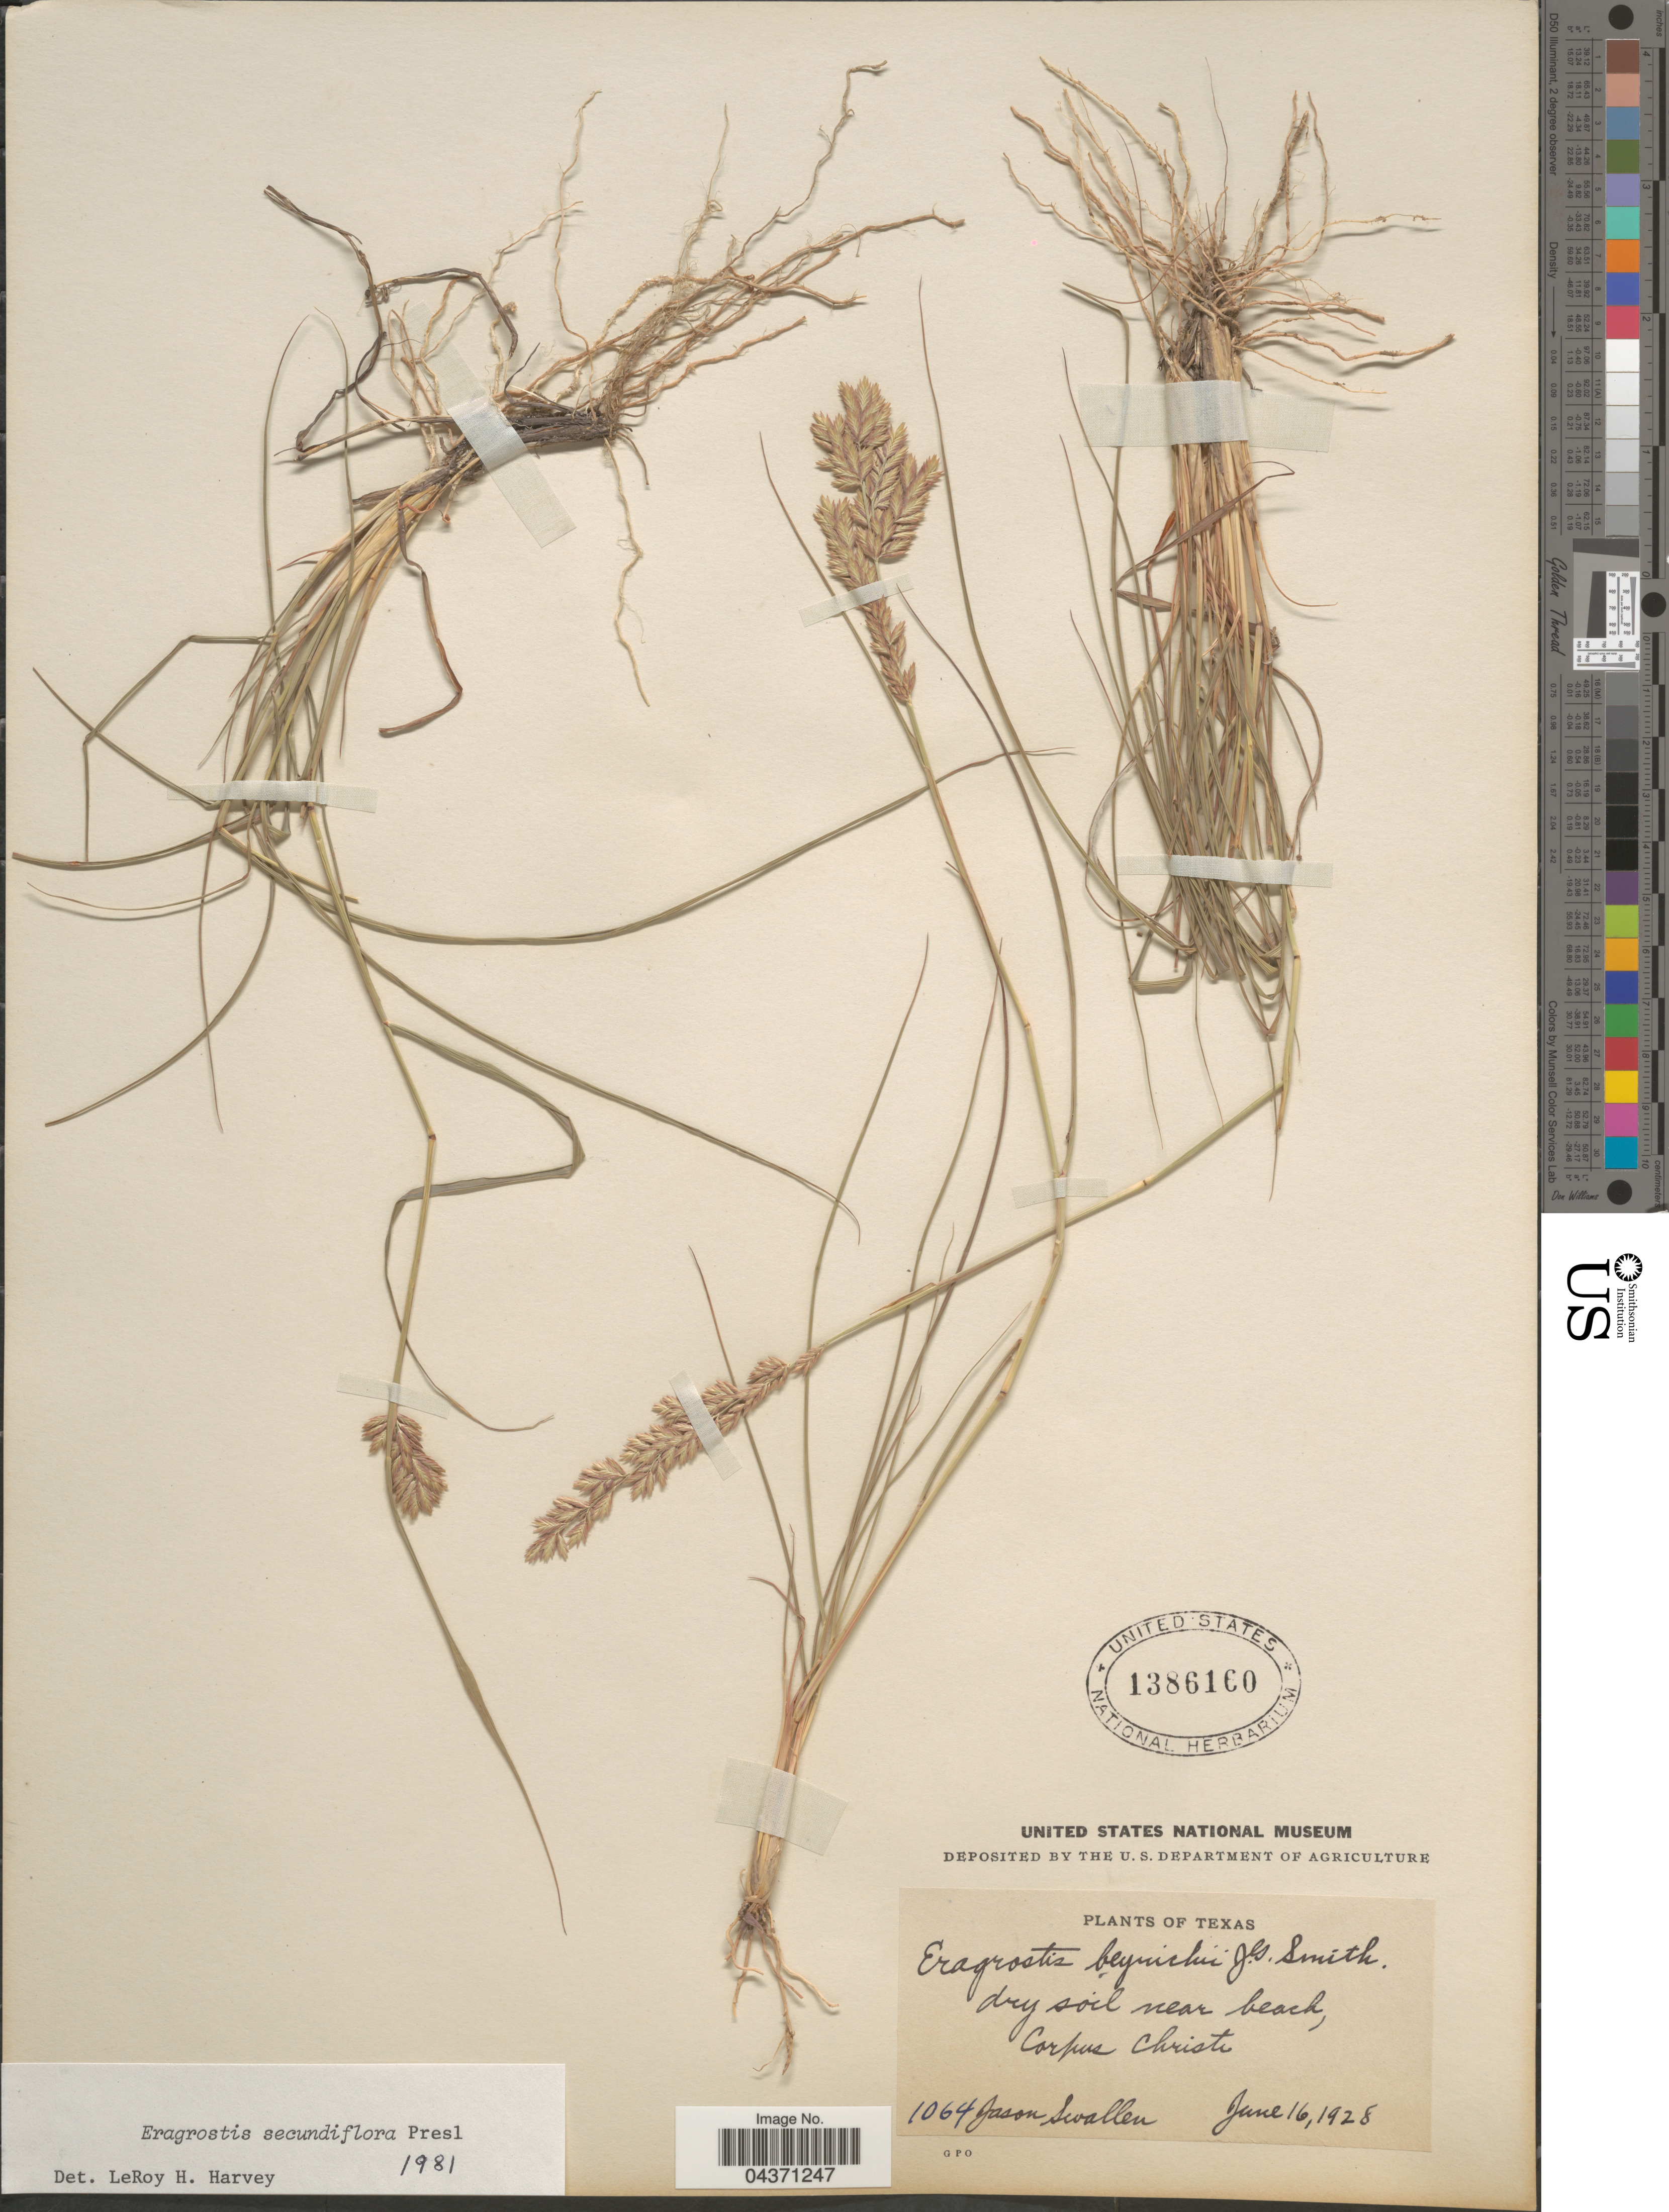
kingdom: Plantae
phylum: Tracheophyta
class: Liliopsida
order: Poales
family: Poaceae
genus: Eragrostis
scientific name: Eragrostis secundiflora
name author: J. Presl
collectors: J. R. Swallen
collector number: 1064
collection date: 1928-06-16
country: United States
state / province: Texas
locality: Dry soil near beach, Corpus Christi.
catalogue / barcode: US 1386160